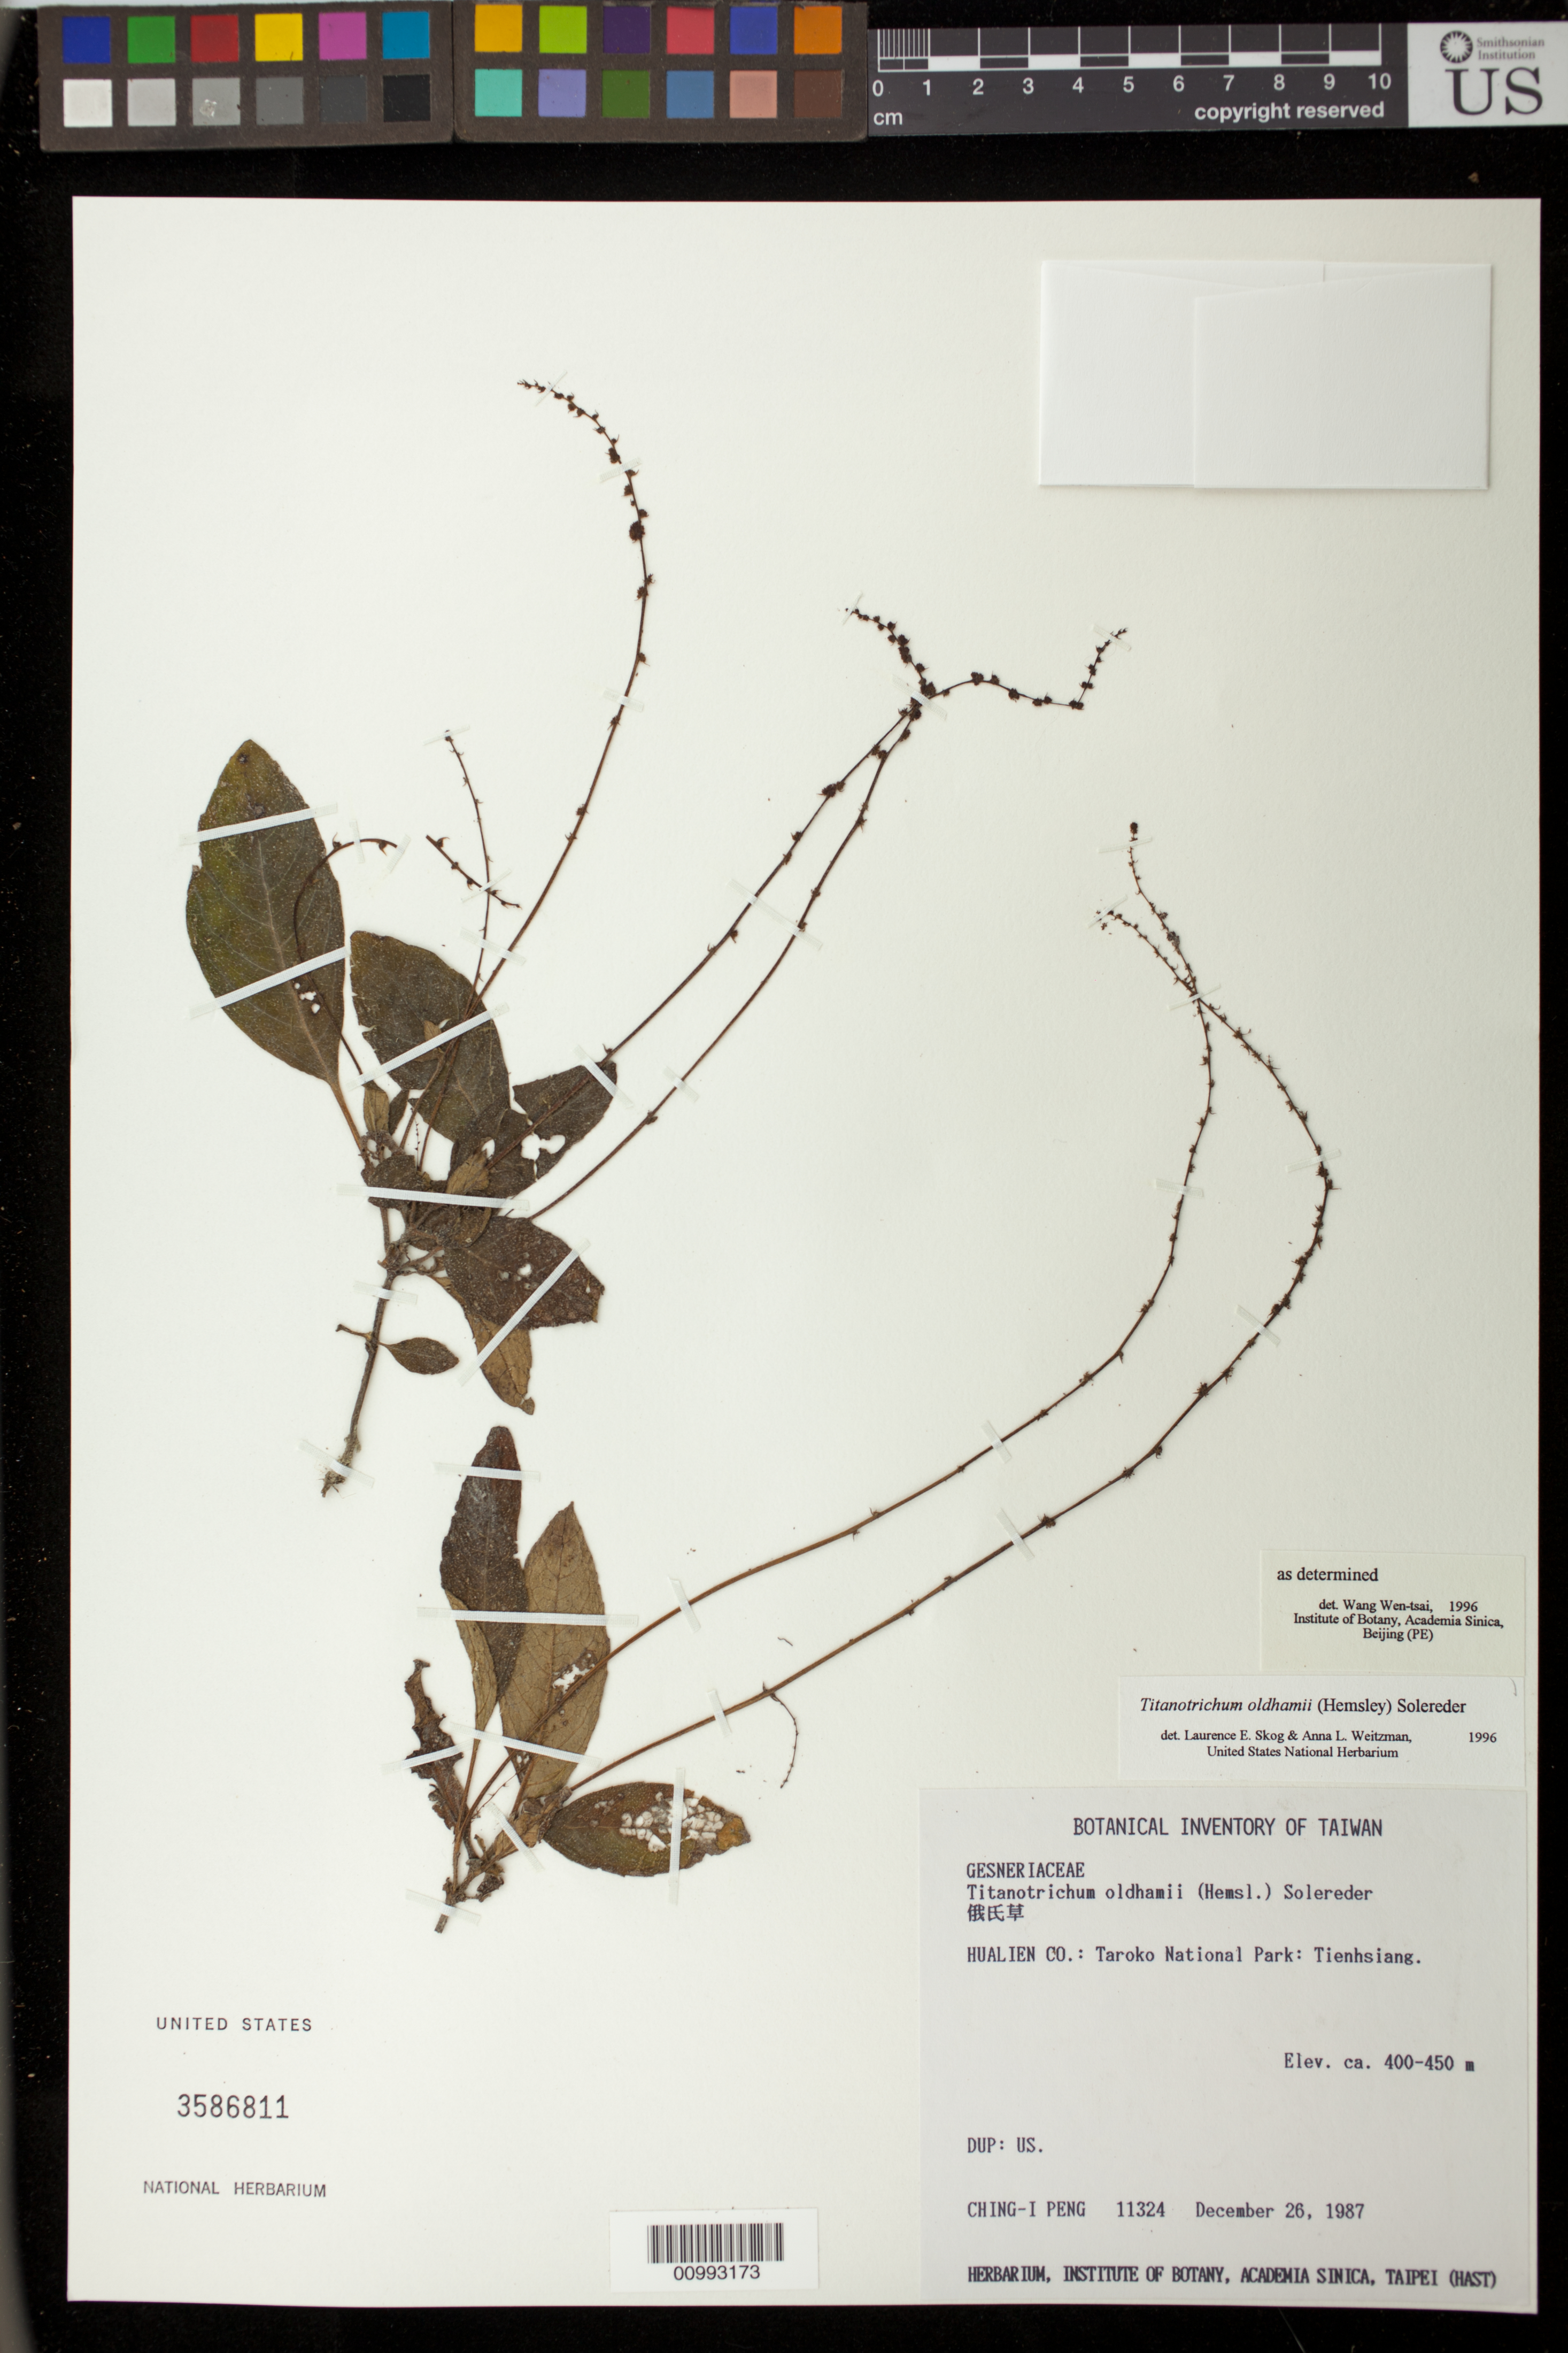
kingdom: Plantae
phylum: Tracheophyta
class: Magnoliopsida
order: Lamiales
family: Gesneriaceae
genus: Titanotrichum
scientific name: Titanotrichum oldhamii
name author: (Hemsl.) Soler.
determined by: Skog, L. E.; Weitzman, A. L.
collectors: C.-I Peng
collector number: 11324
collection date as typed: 26 Dec 1987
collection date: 1987-12-26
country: Taiwan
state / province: Hualien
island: Taiwan [Formosa]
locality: Hualien Co.: Taroko National Park: Tienhsiang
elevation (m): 400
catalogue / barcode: US 3586811